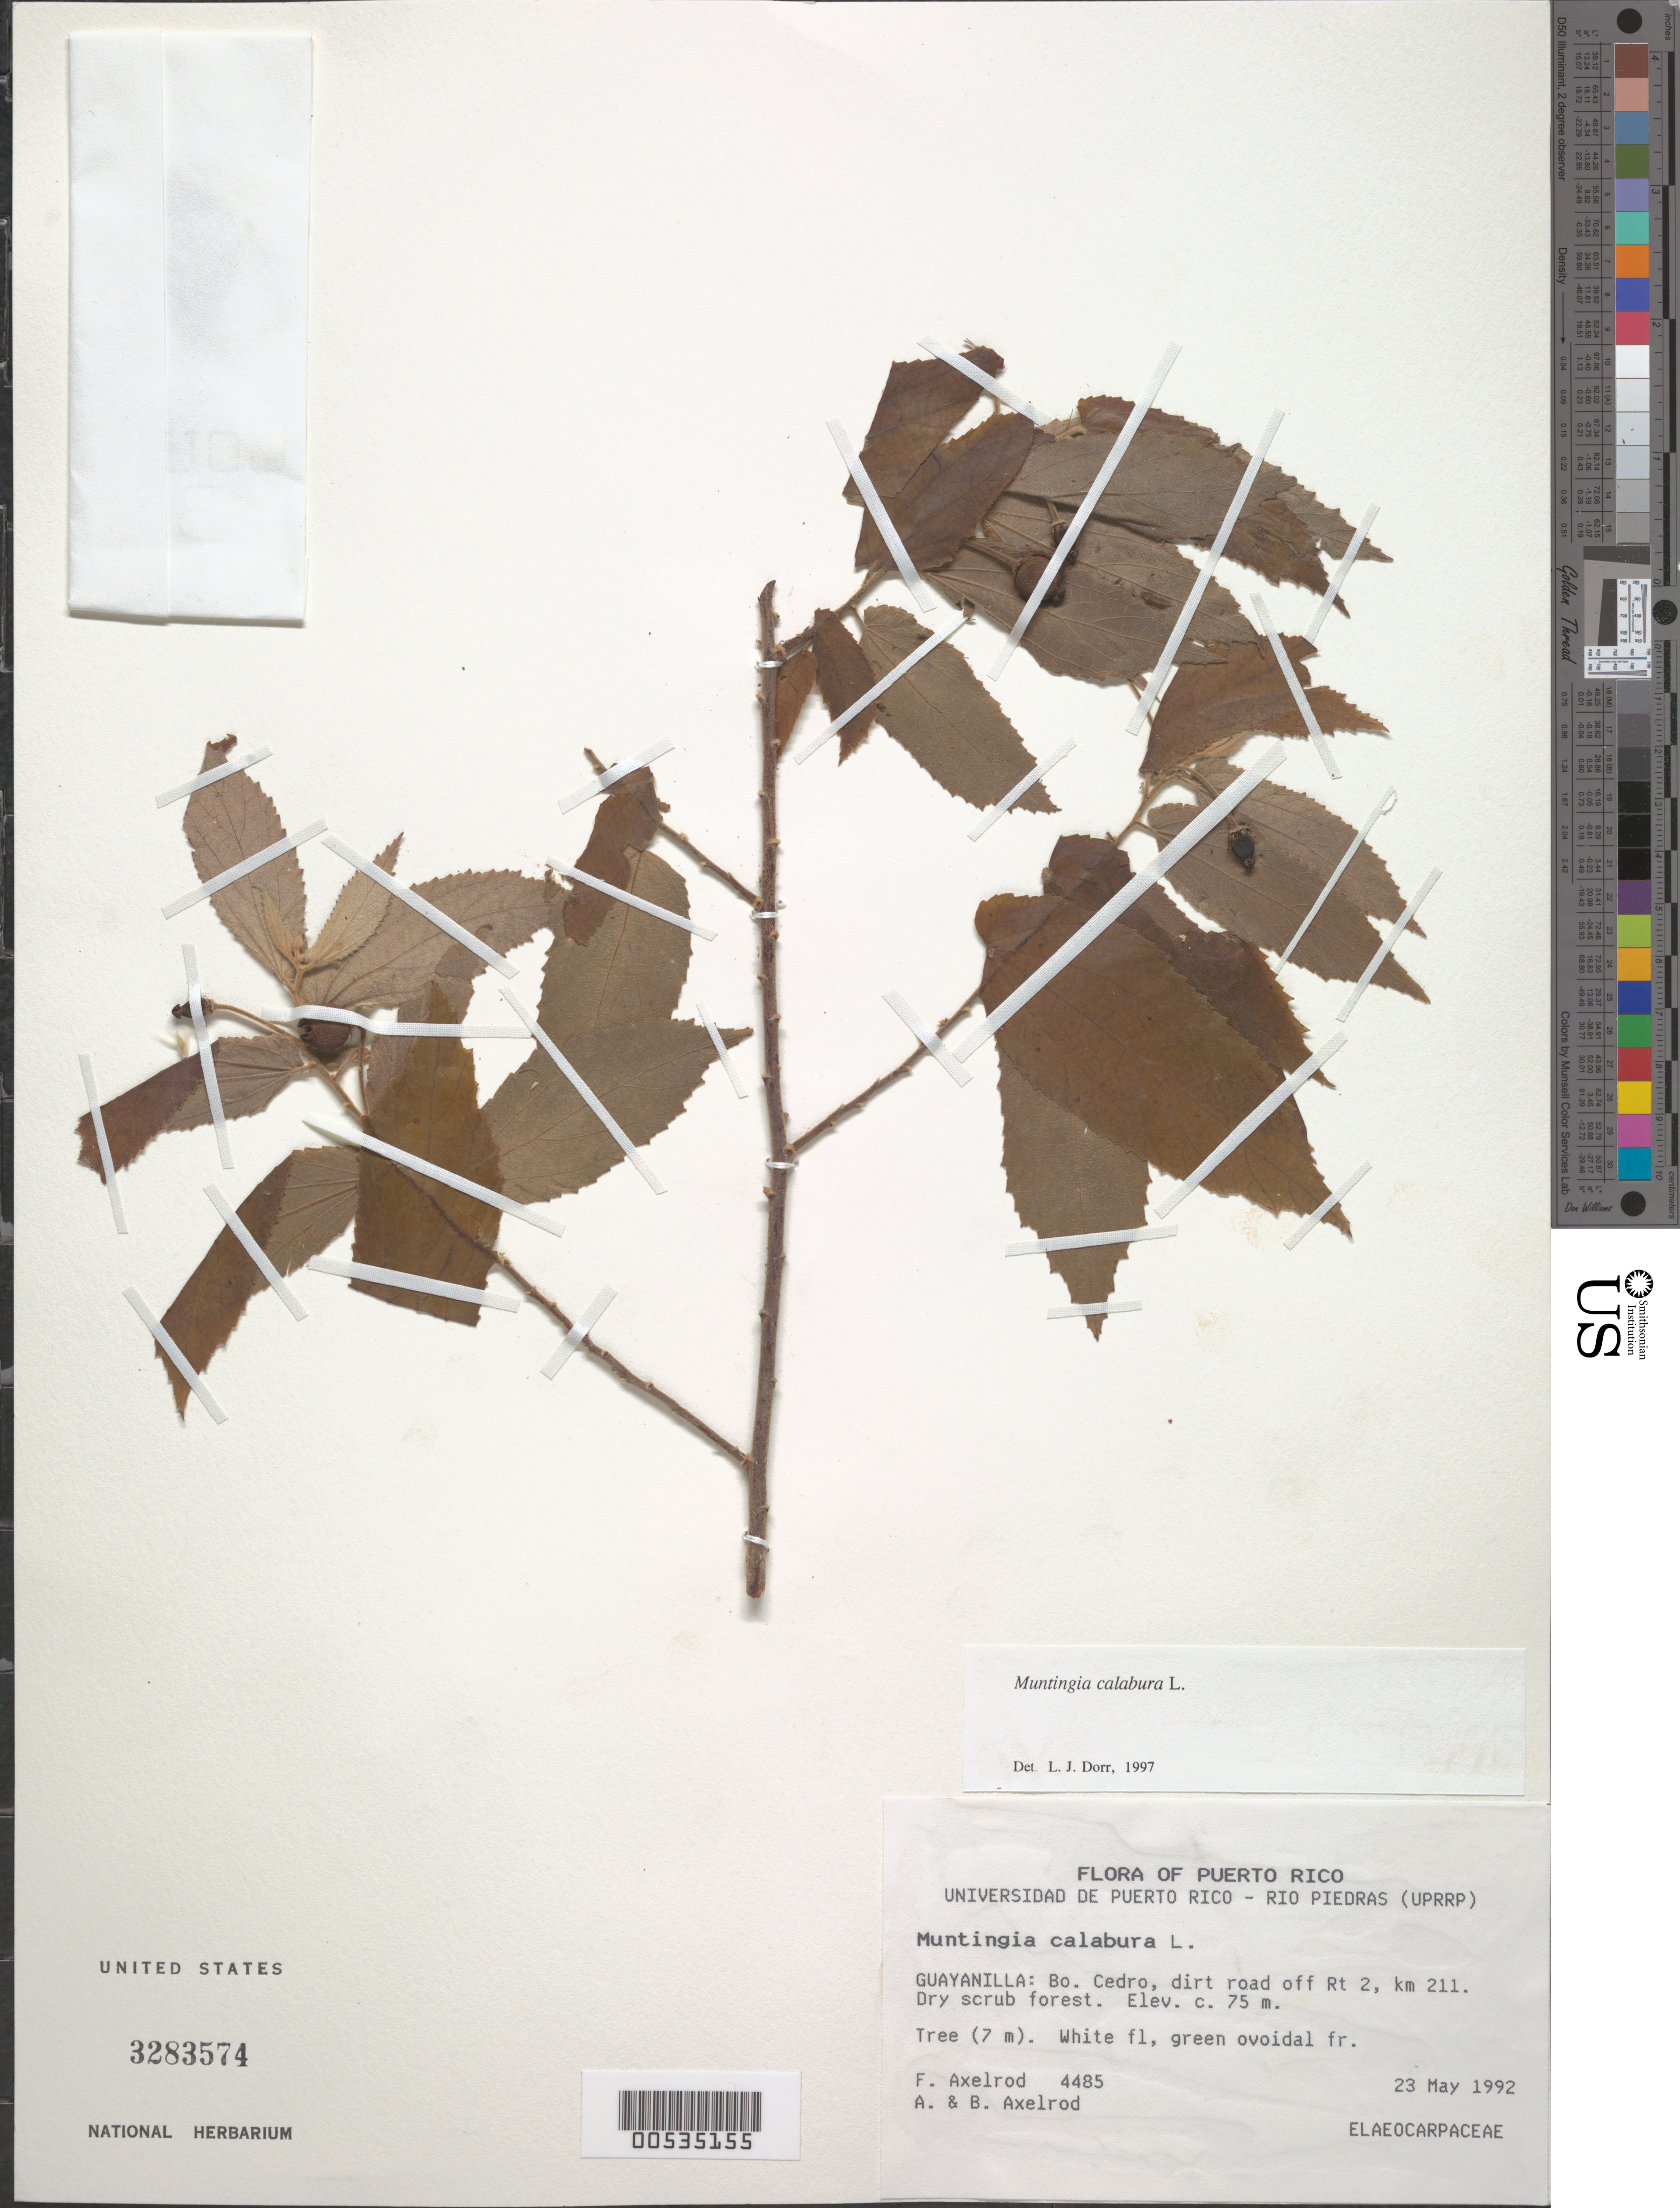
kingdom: Plantae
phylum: Tracheophyta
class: Magnoliopsida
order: Malvales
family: Muntingiaceae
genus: Muntingia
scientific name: Muntingia calabura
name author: L.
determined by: Dorr, L. J., (BOT), Smithsonian Institution - National Museum of Natural History (UNITED STATES)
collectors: F. S. Axelrod, A. Axelrod & B. Axelrod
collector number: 4485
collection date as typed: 23 May 1992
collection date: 1992-05-23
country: Puerto Rico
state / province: Guayanilla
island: Greater Antilles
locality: Bo. Cedro, dirt road off Rt 2, km 211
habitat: Dry scrub forest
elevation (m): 75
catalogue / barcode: US 3283574